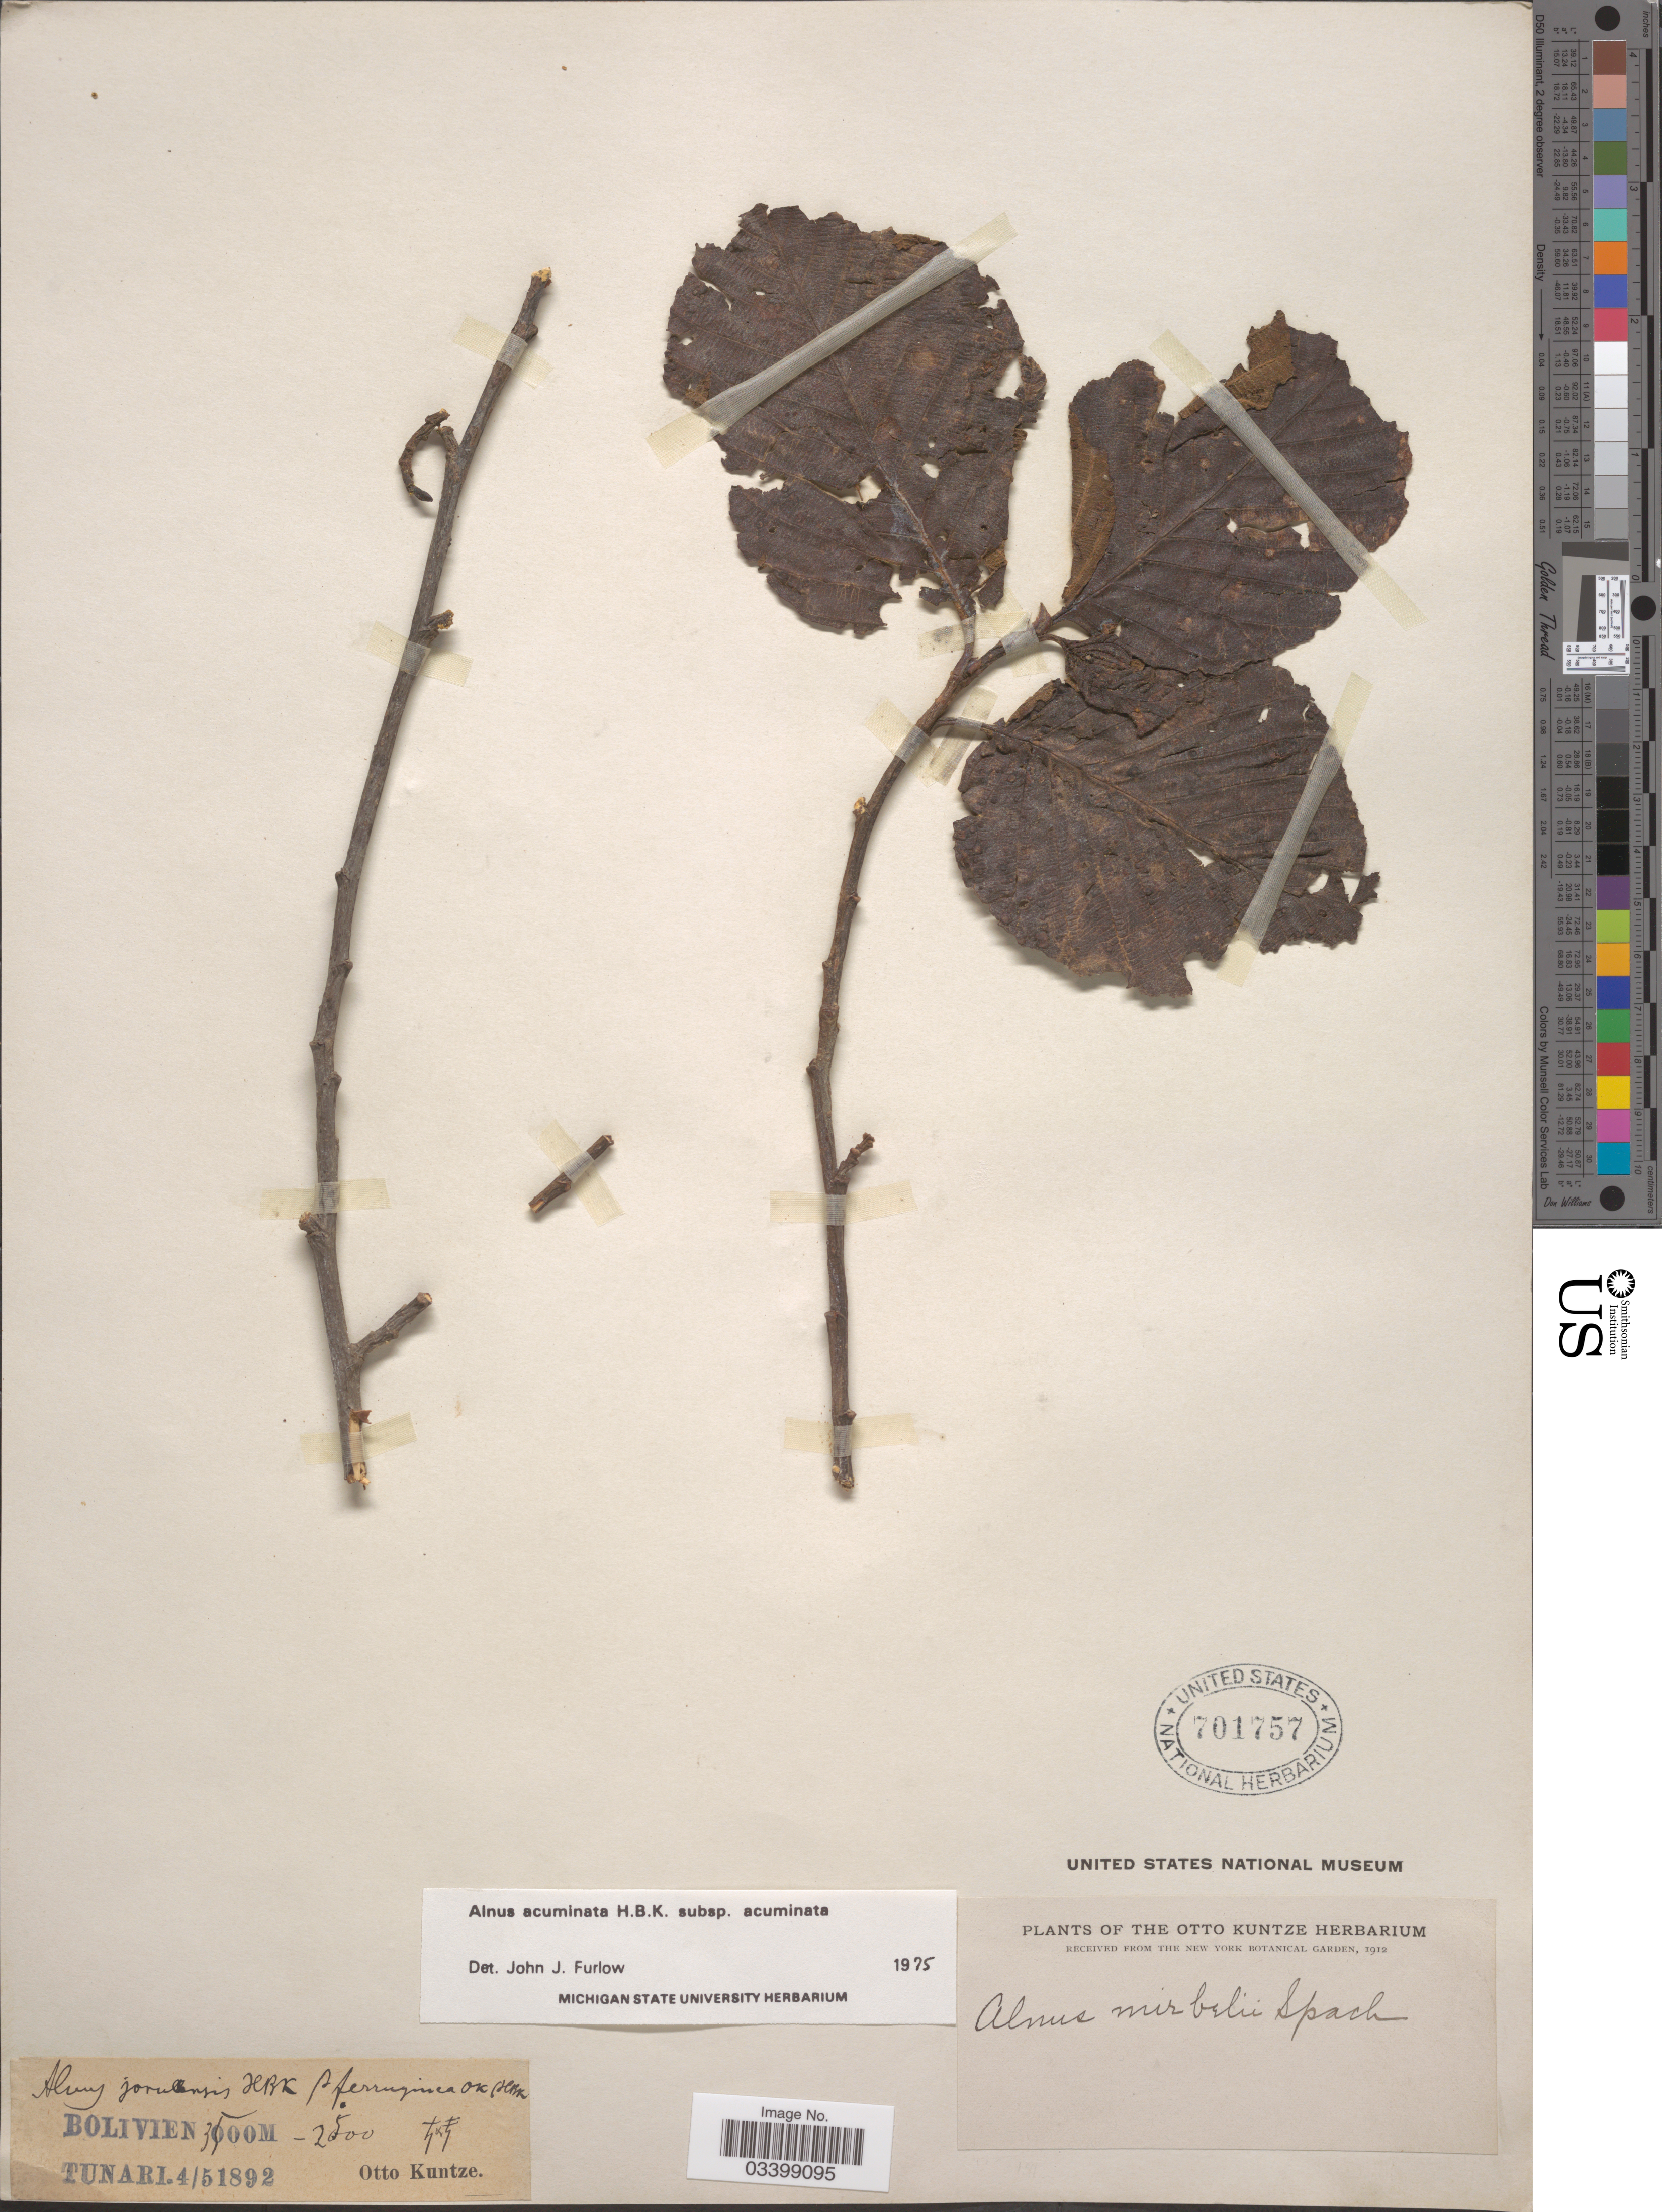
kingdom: Plantae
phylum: Tracheophyta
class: Magnoliopsida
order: Fagales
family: Betulaceae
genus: Alnus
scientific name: Alnus acuminata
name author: Kunth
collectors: C.E.O. Kuntze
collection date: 1892-05-04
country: Bolivia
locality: Tunari.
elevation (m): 2500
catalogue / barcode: US 701757